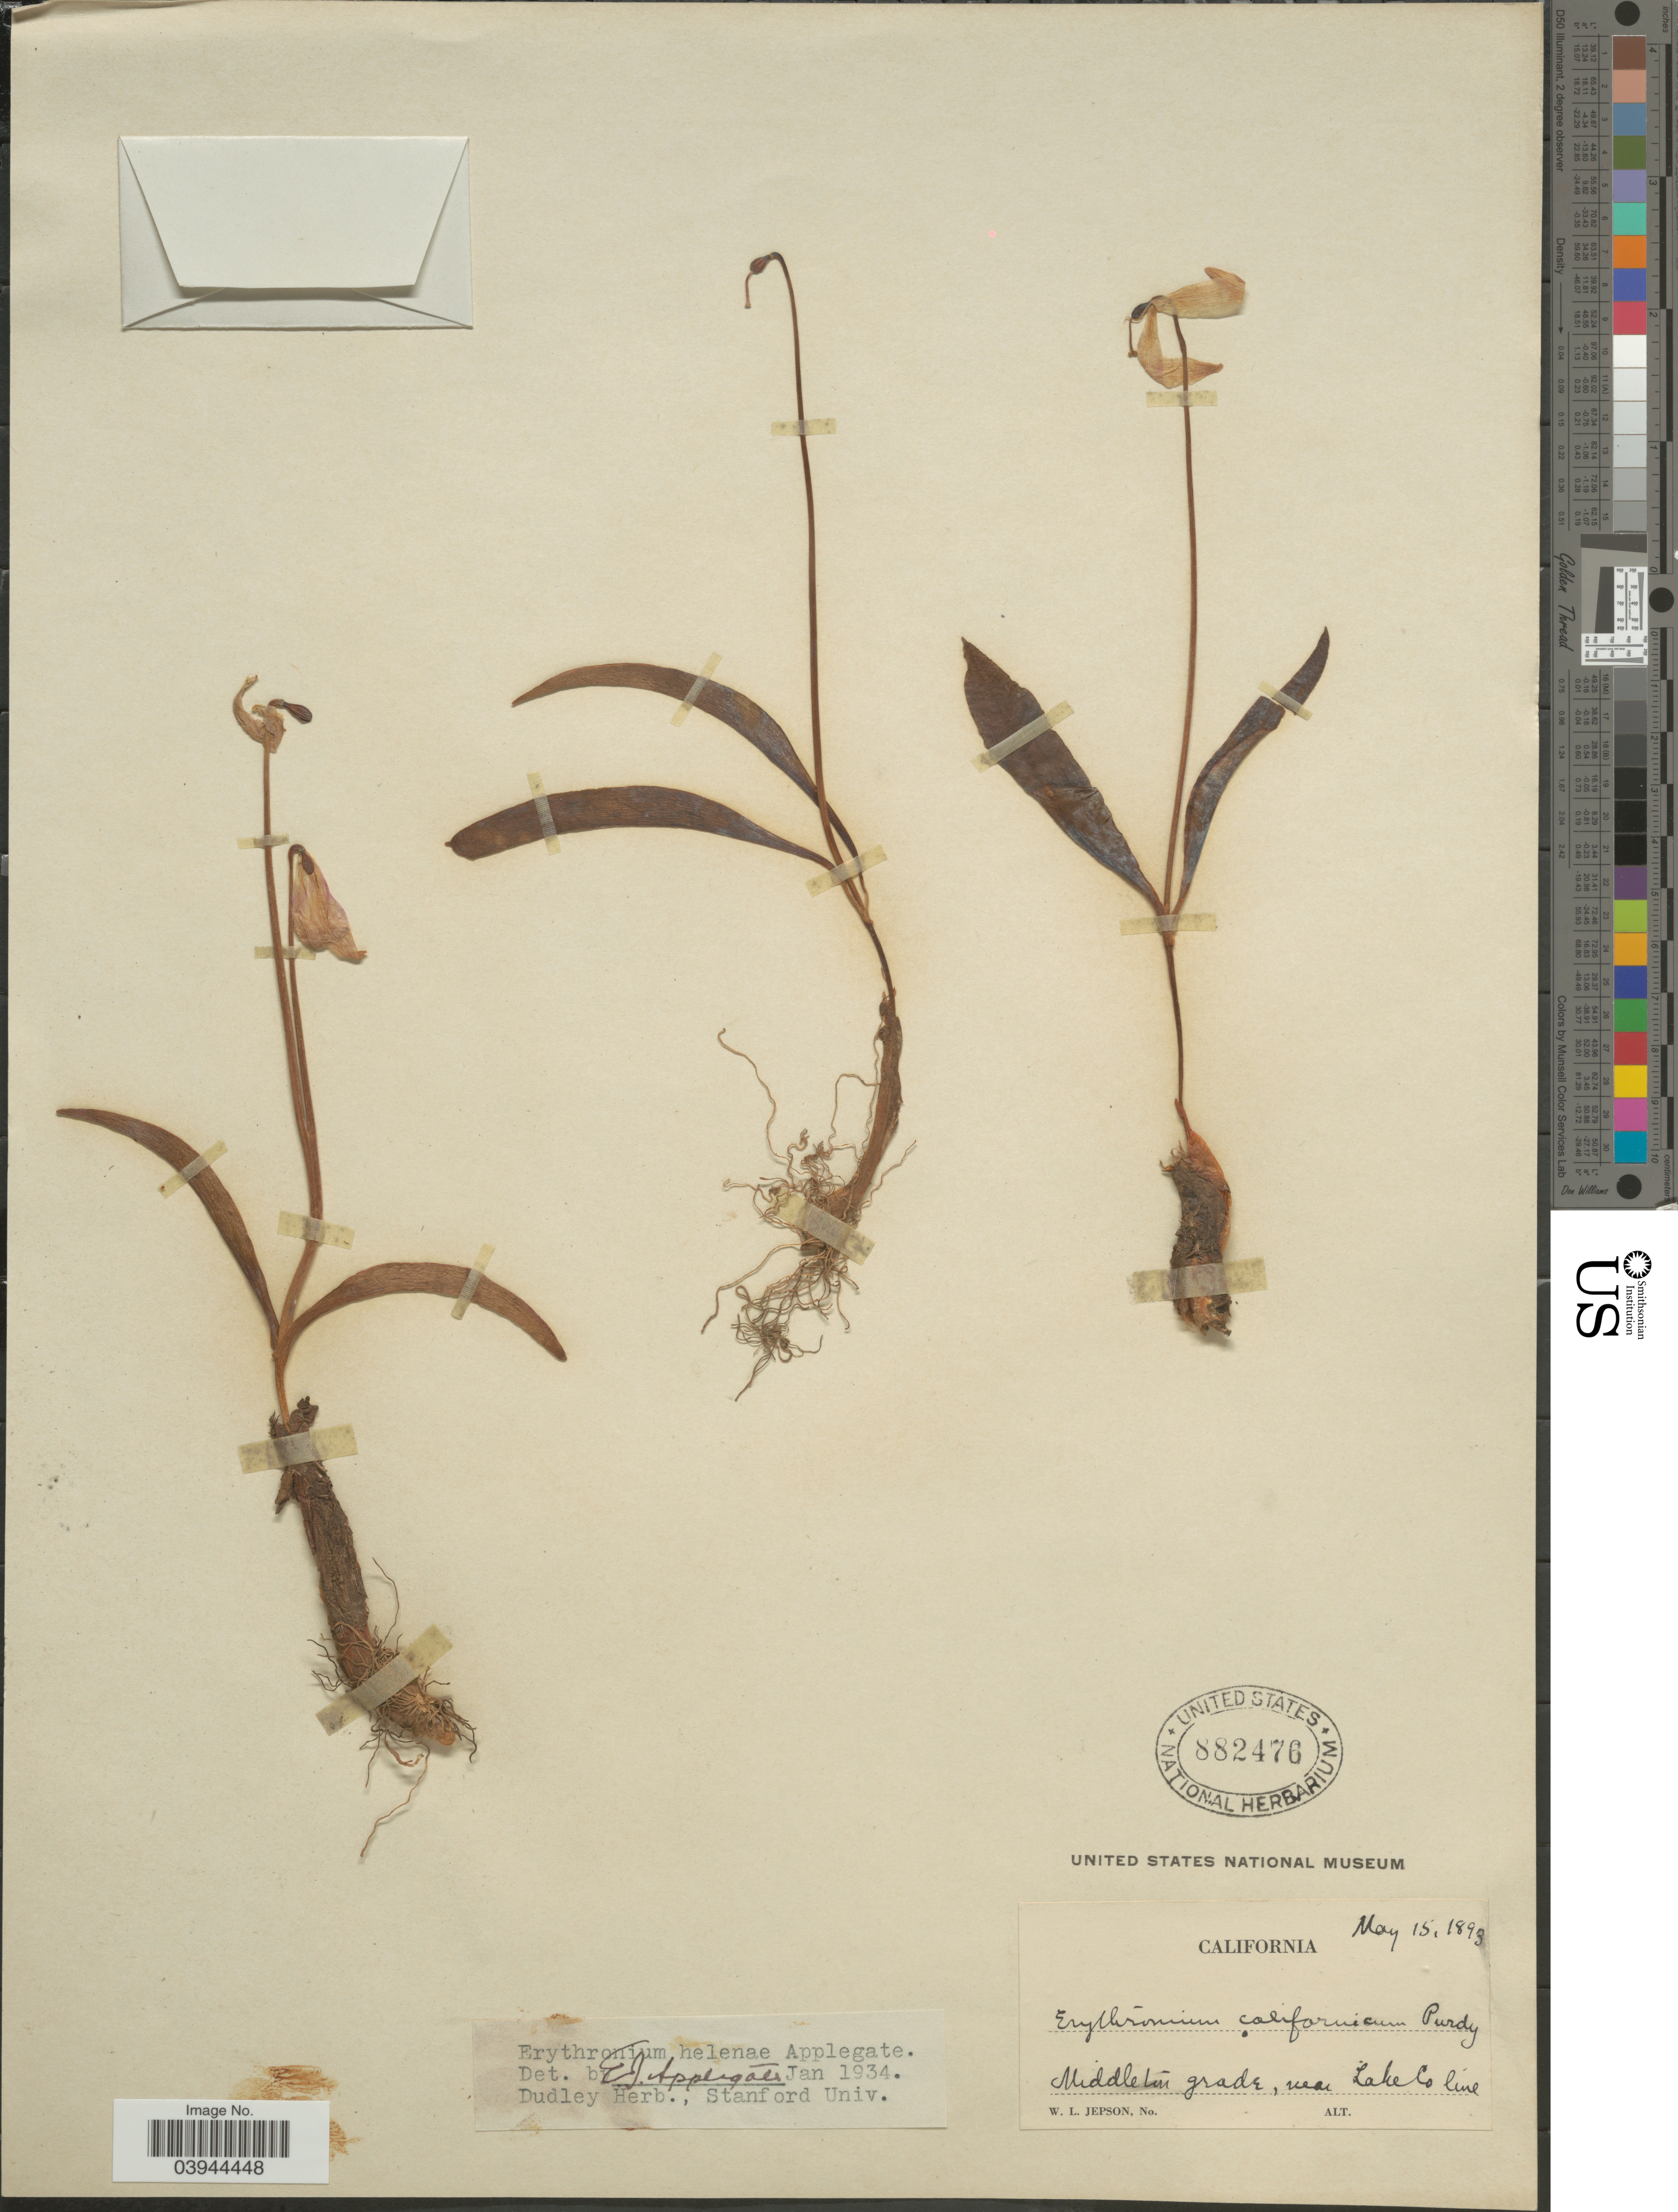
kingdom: Plantae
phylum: Tracheophyta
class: Liliopsida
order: Liliales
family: Liliaceae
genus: Erythronium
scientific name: Erythronium helenae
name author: Applegate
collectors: W. L. Jepson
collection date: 1893-05-15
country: United States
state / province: California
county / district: Lake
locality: Middleton grade, near Lake Co line.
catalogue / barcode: US 882476